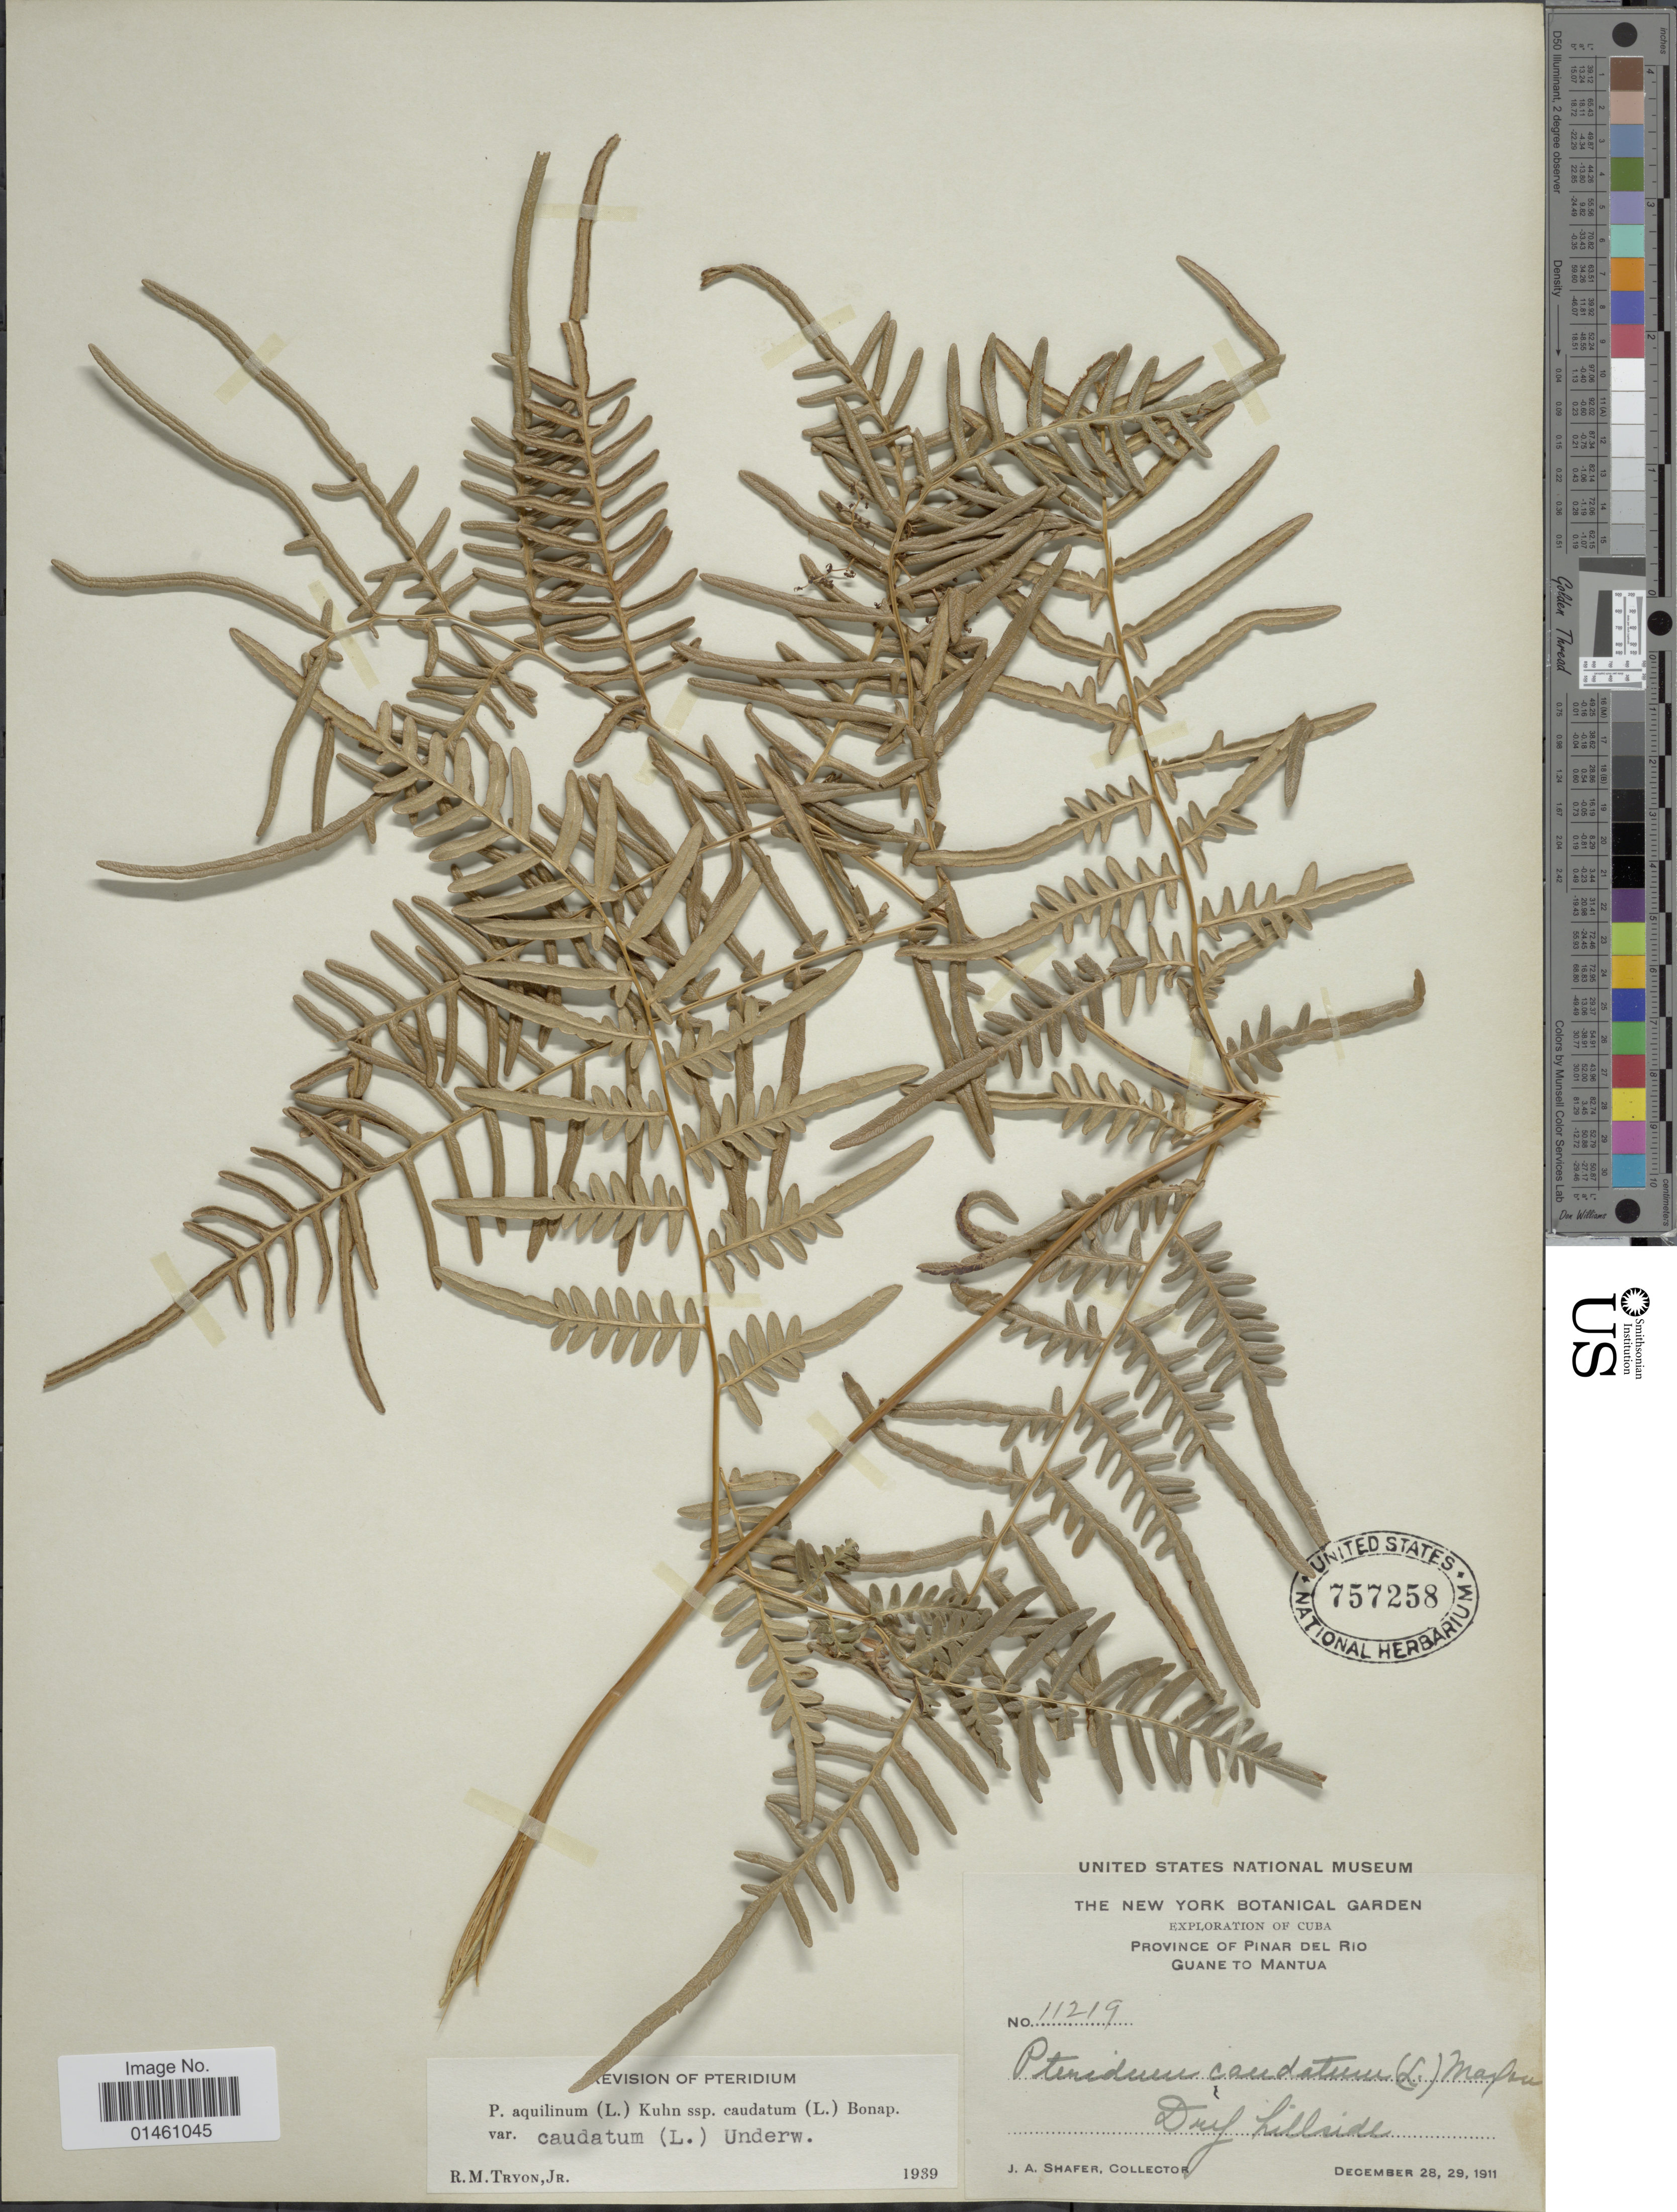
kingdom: Plantae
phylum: Tracheophyta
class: Polypodiopsida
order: Polypodiales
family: Dennstaedtiaceae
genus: Pteridium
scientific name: Pteridium caudatum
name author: (L.) Maxon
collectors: J. A. Shafer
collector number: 11219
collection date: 1911-12-28/1911-12-29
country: Cuba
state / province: Pinar del Río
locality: Guane to Mantua. Dry hillside.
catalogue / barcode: US 757258